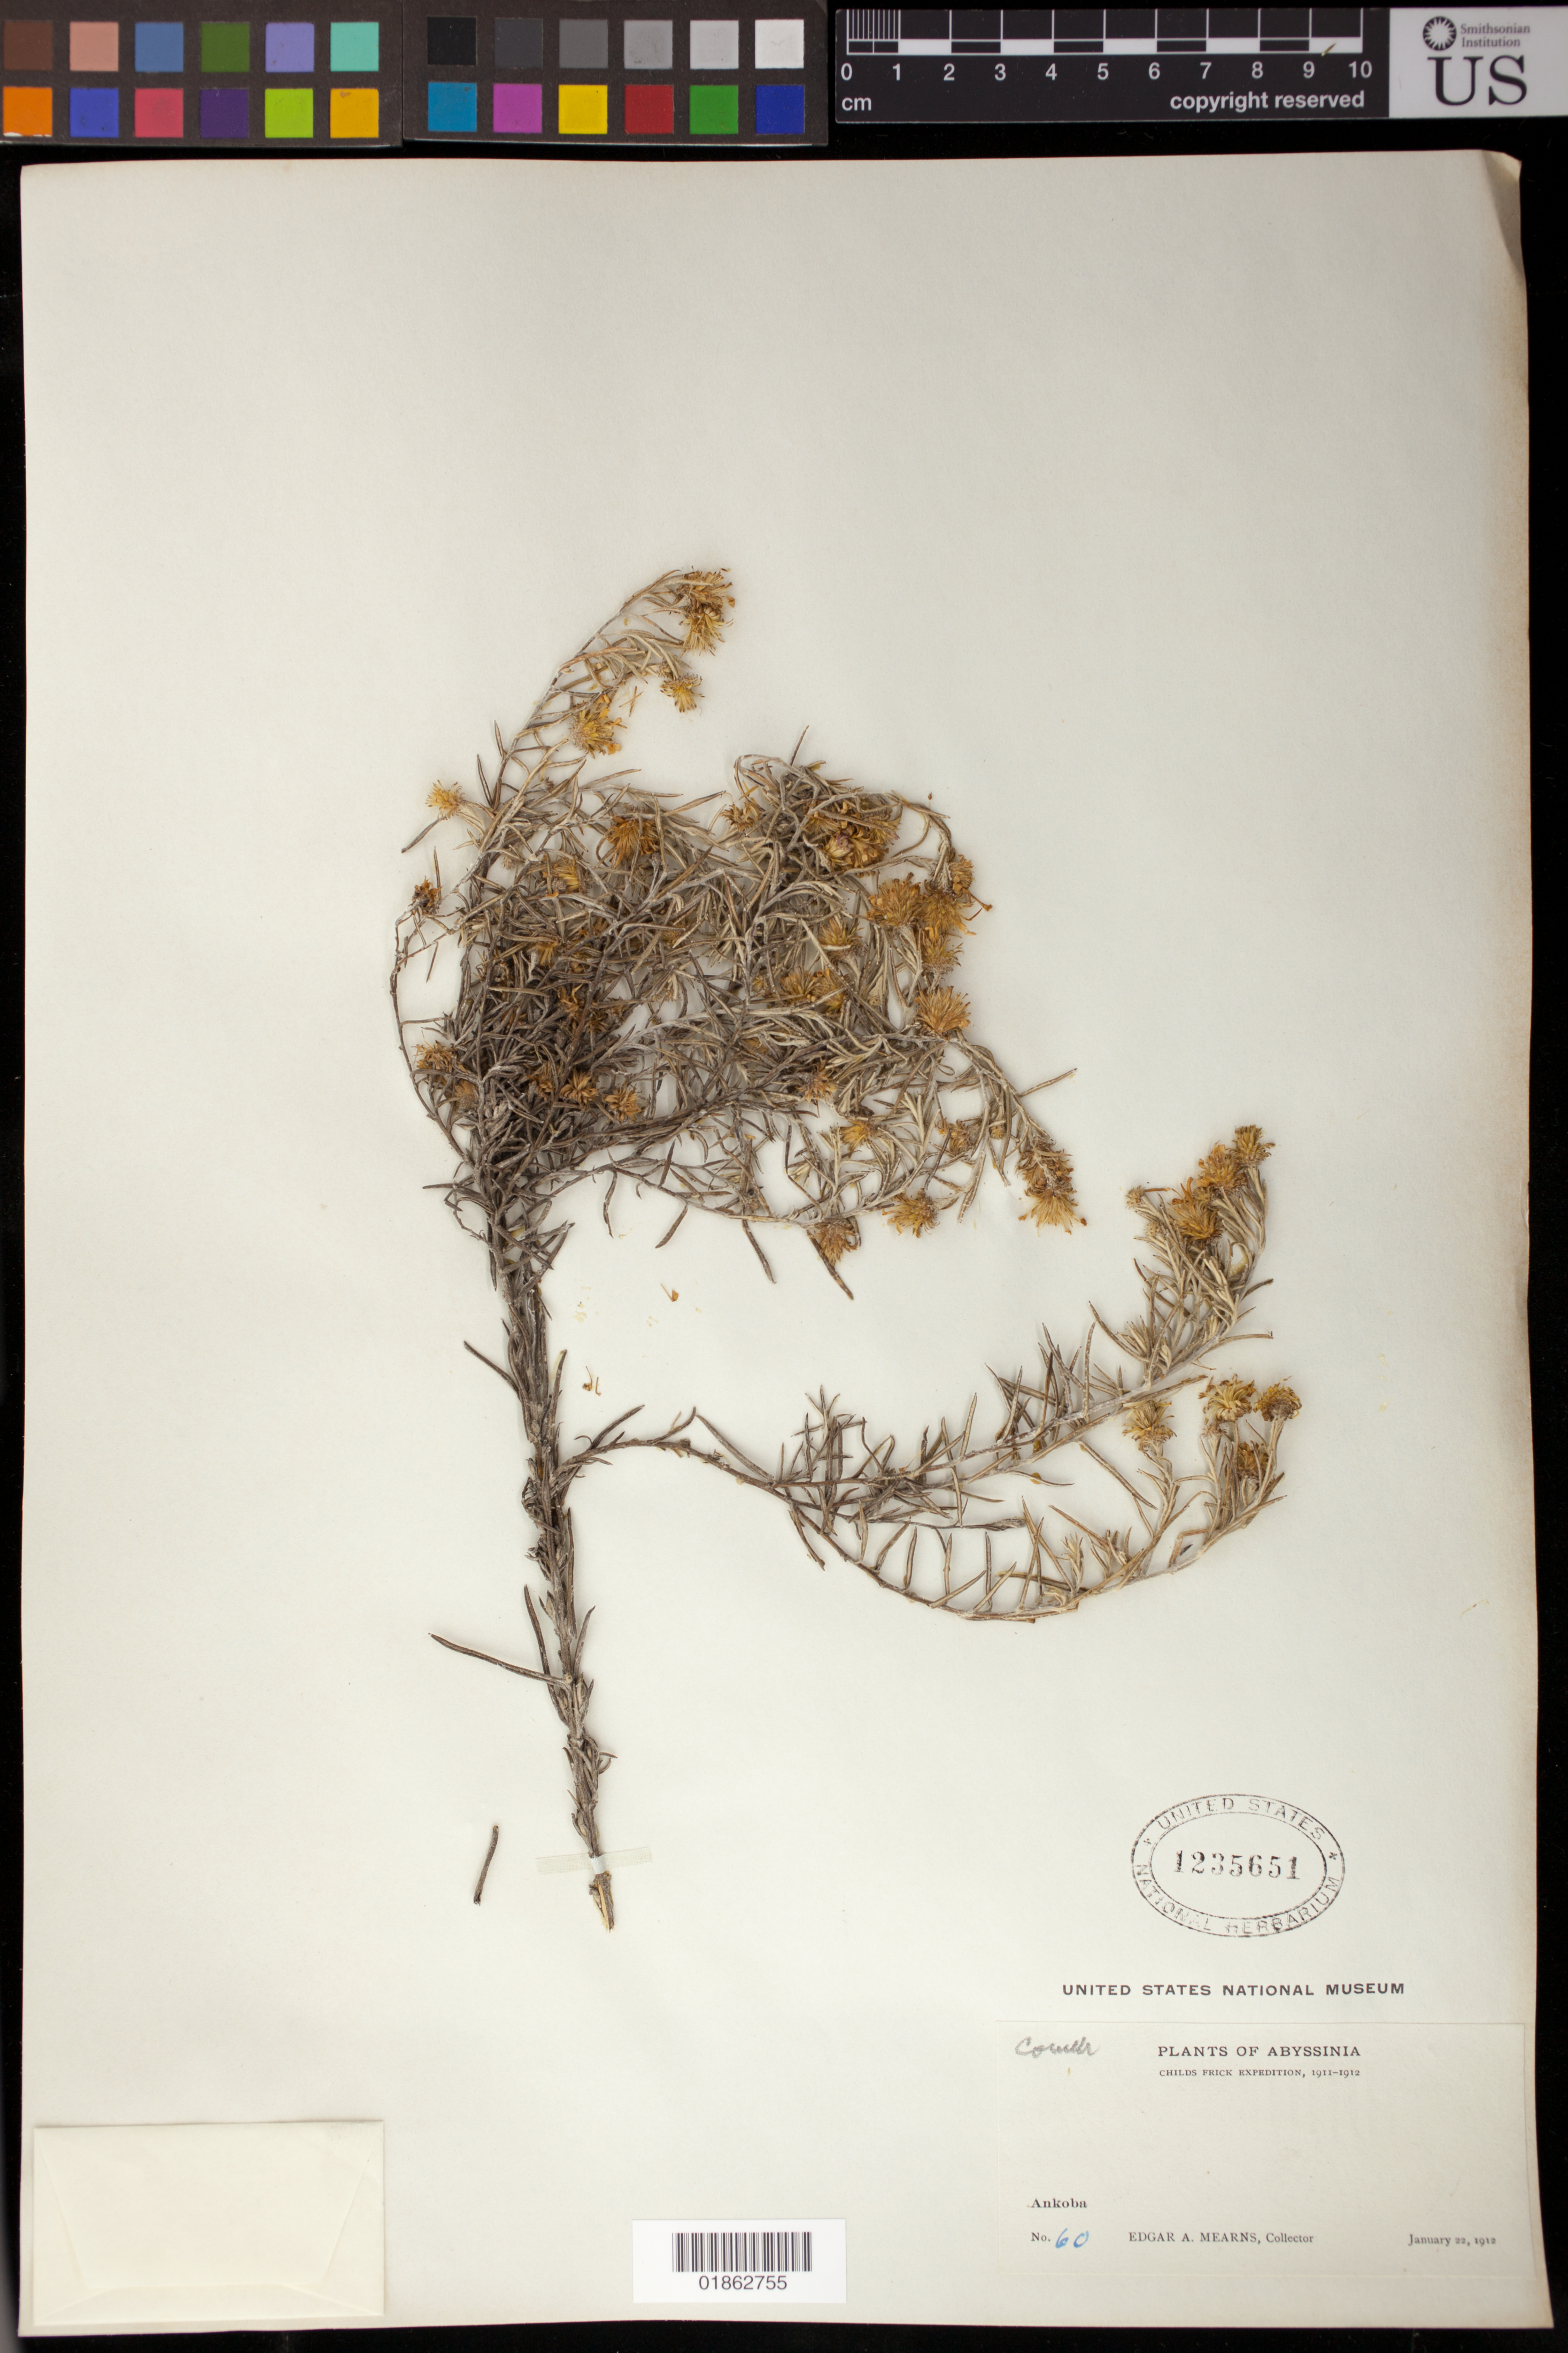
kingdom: Plantae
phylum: Tracheophyta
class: Magnoliopsida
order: Asterales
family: Asteraceae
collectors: E. A. Mearns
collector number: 60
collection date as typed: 22 Jan 1912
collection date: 1912-01-22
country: Ethiopia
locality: Ankoba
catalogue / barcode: US 1235651